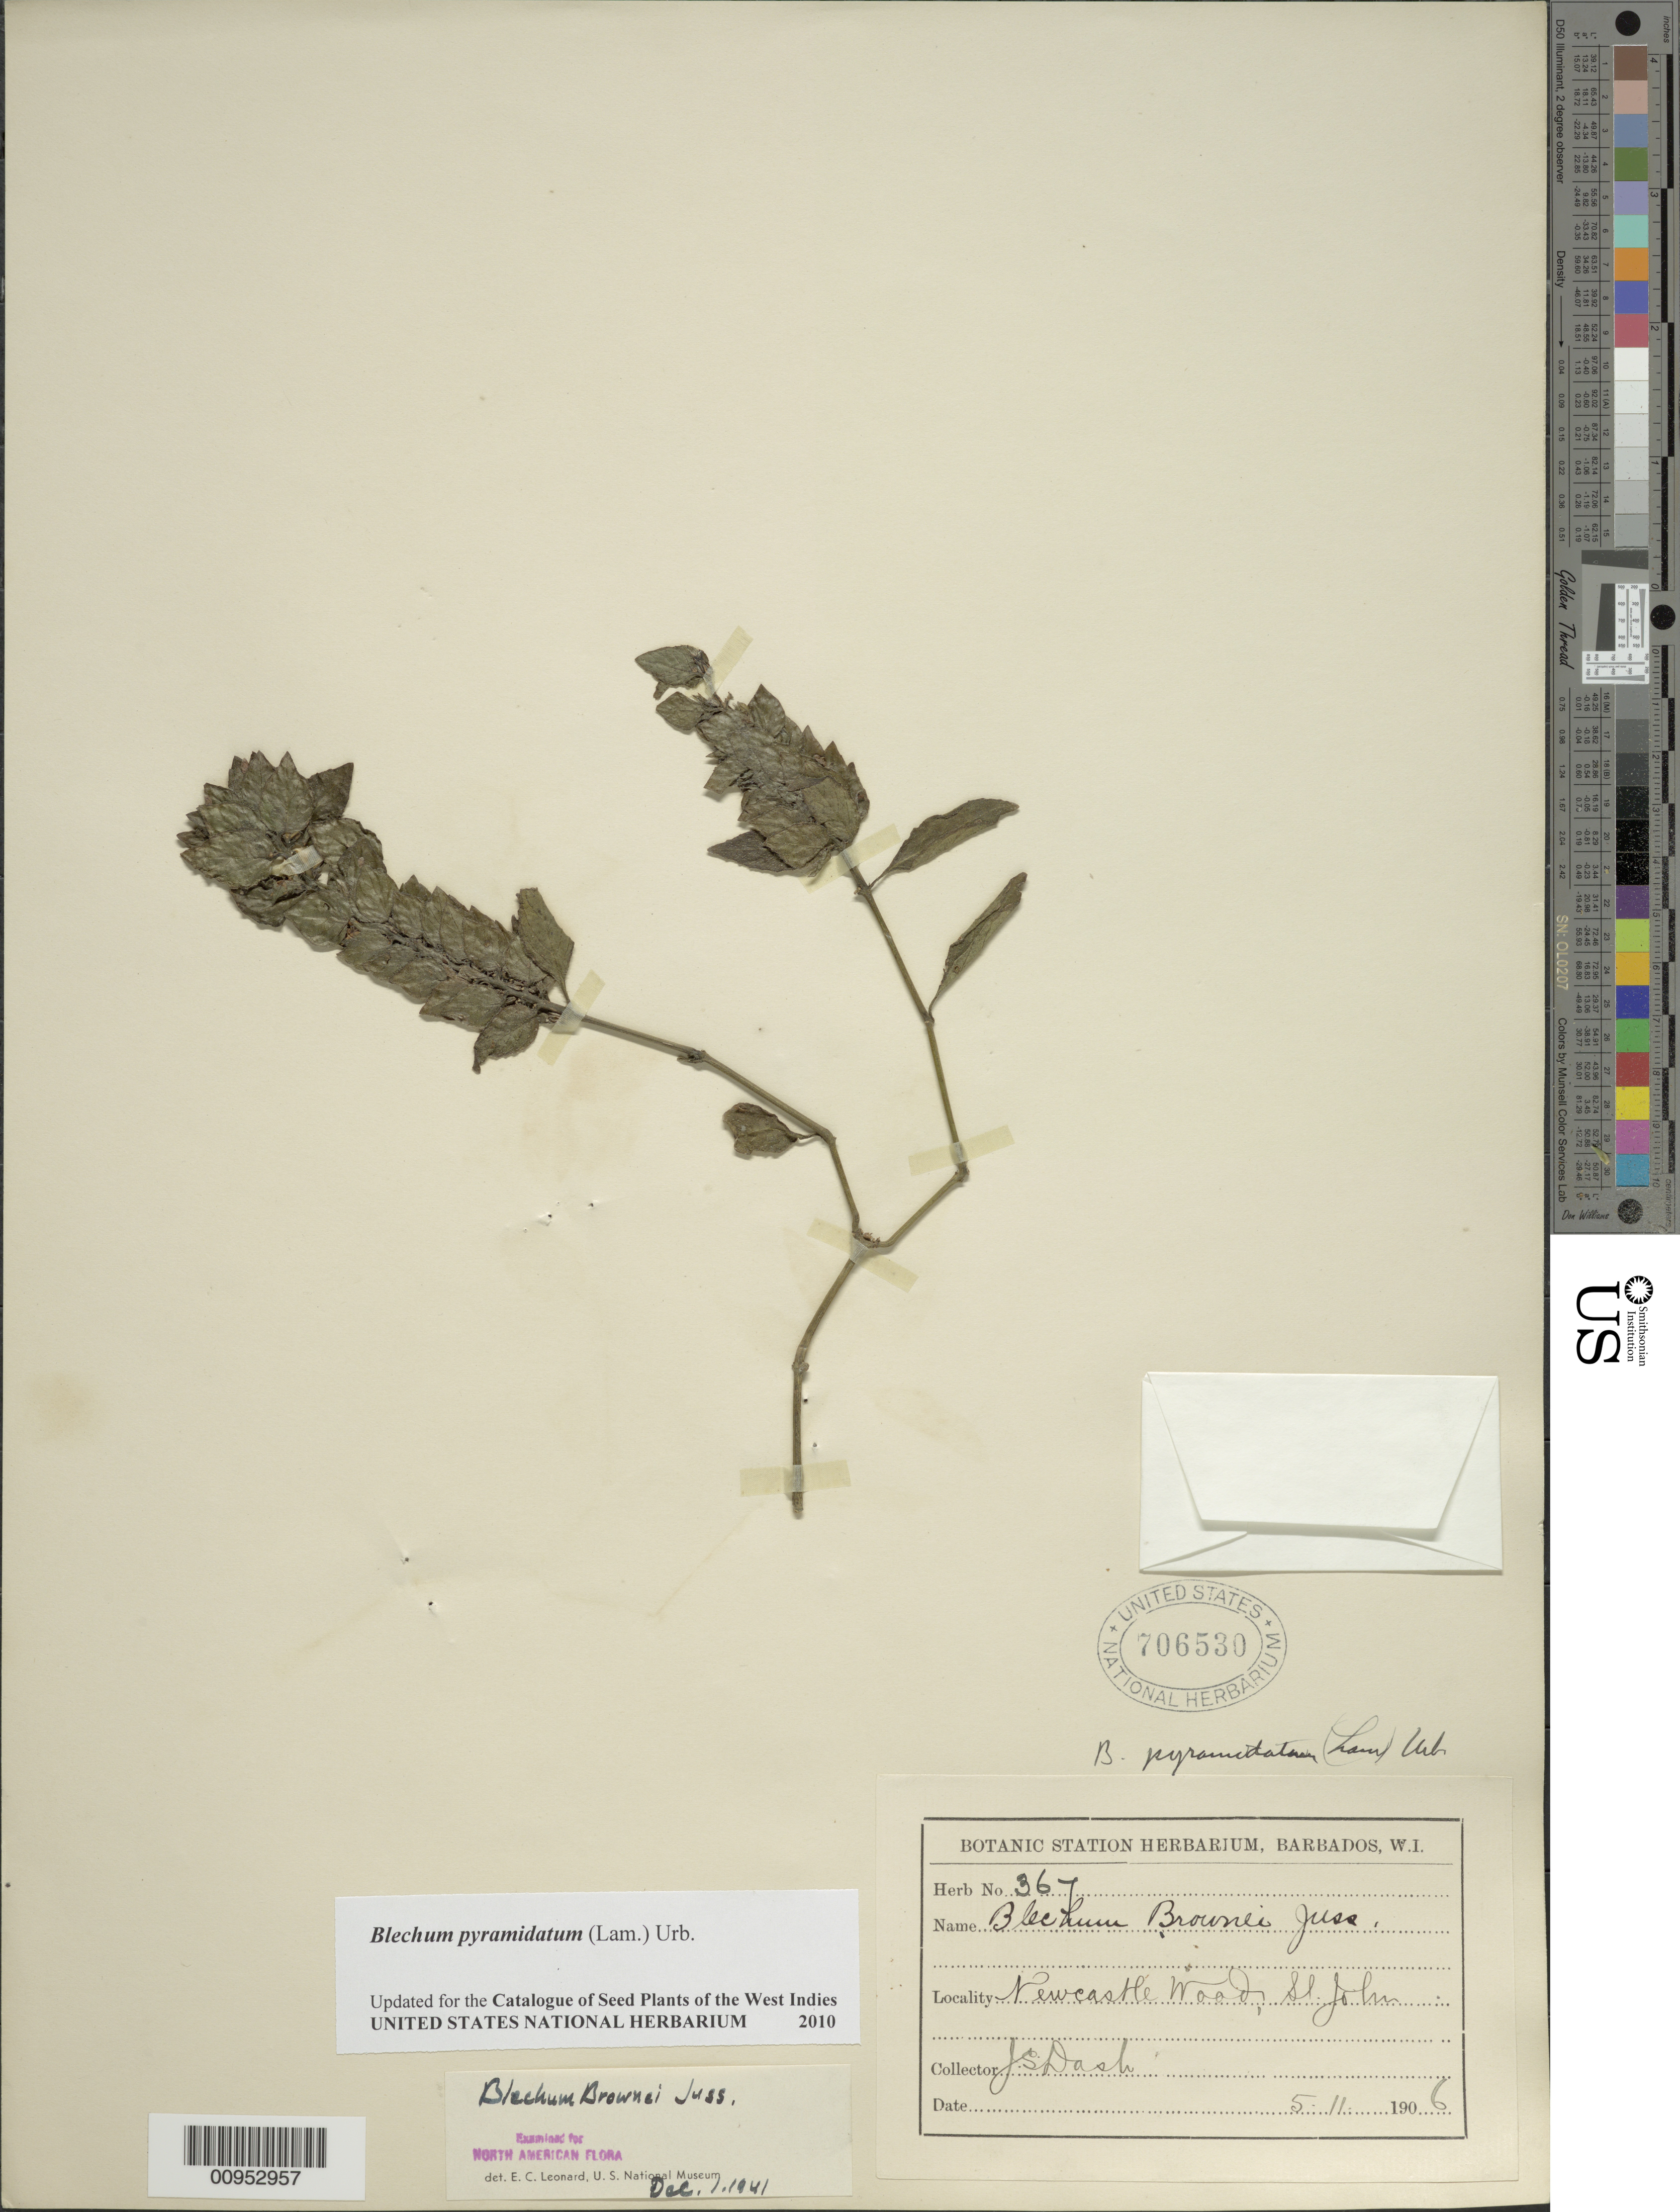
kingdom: Plantae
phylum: Tracheophyta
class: Magnoliopsida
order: Lamiales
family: Acanthaceae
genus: Blechum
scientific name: Blechum pyramidatum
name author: (Lam.) Urb.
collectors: J. Dash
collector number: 367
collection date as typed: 05 Nov 1906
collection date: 1906-11-05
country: Barbados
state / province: Saint John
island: Barbados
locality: Newcastle Woods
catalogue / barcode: US 706530